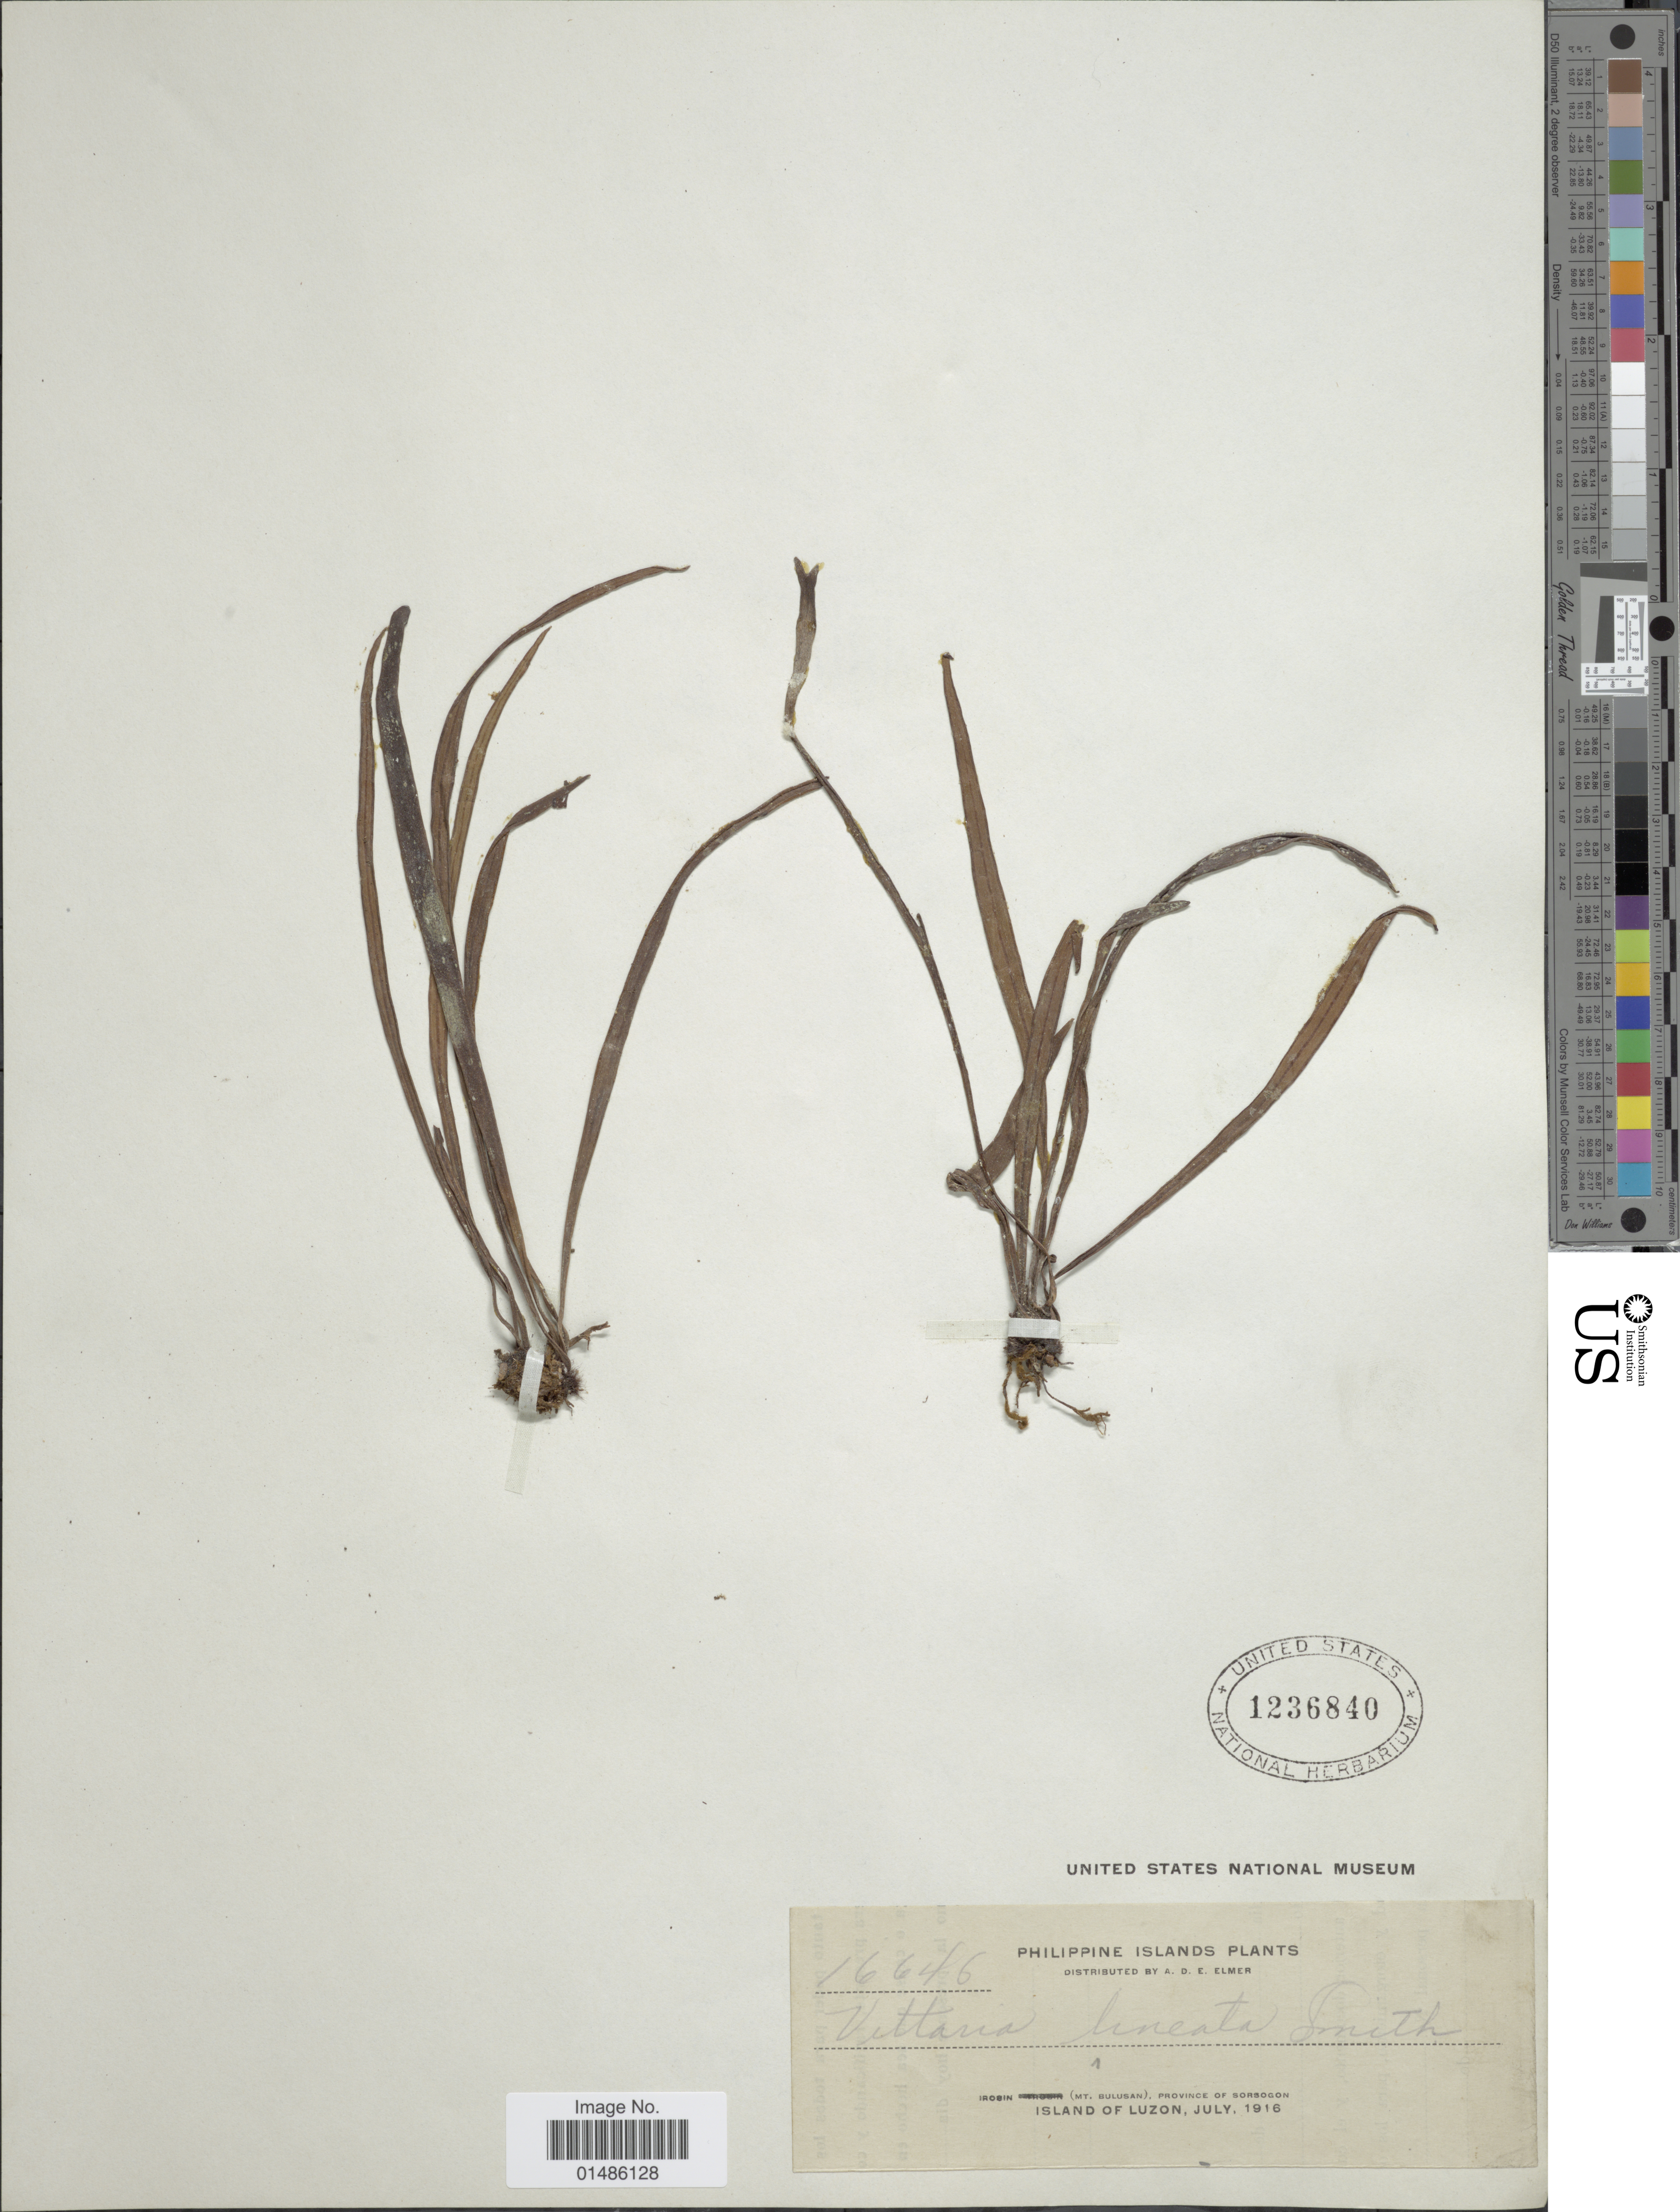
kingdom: Plantae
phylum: Tracheophyta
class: Polypodiopsida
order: Polypodiales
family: Pteridaceae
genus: Haplopteris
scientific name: Haplopteris elongata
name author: (Sw.) Crane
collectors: A. D. E. Elmer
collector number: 16646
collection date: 1916-07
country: Philippines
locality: Irosin (Mt. Bulusan), Province of Sorsogon. Island of Luzon.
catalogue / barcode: US 1236840